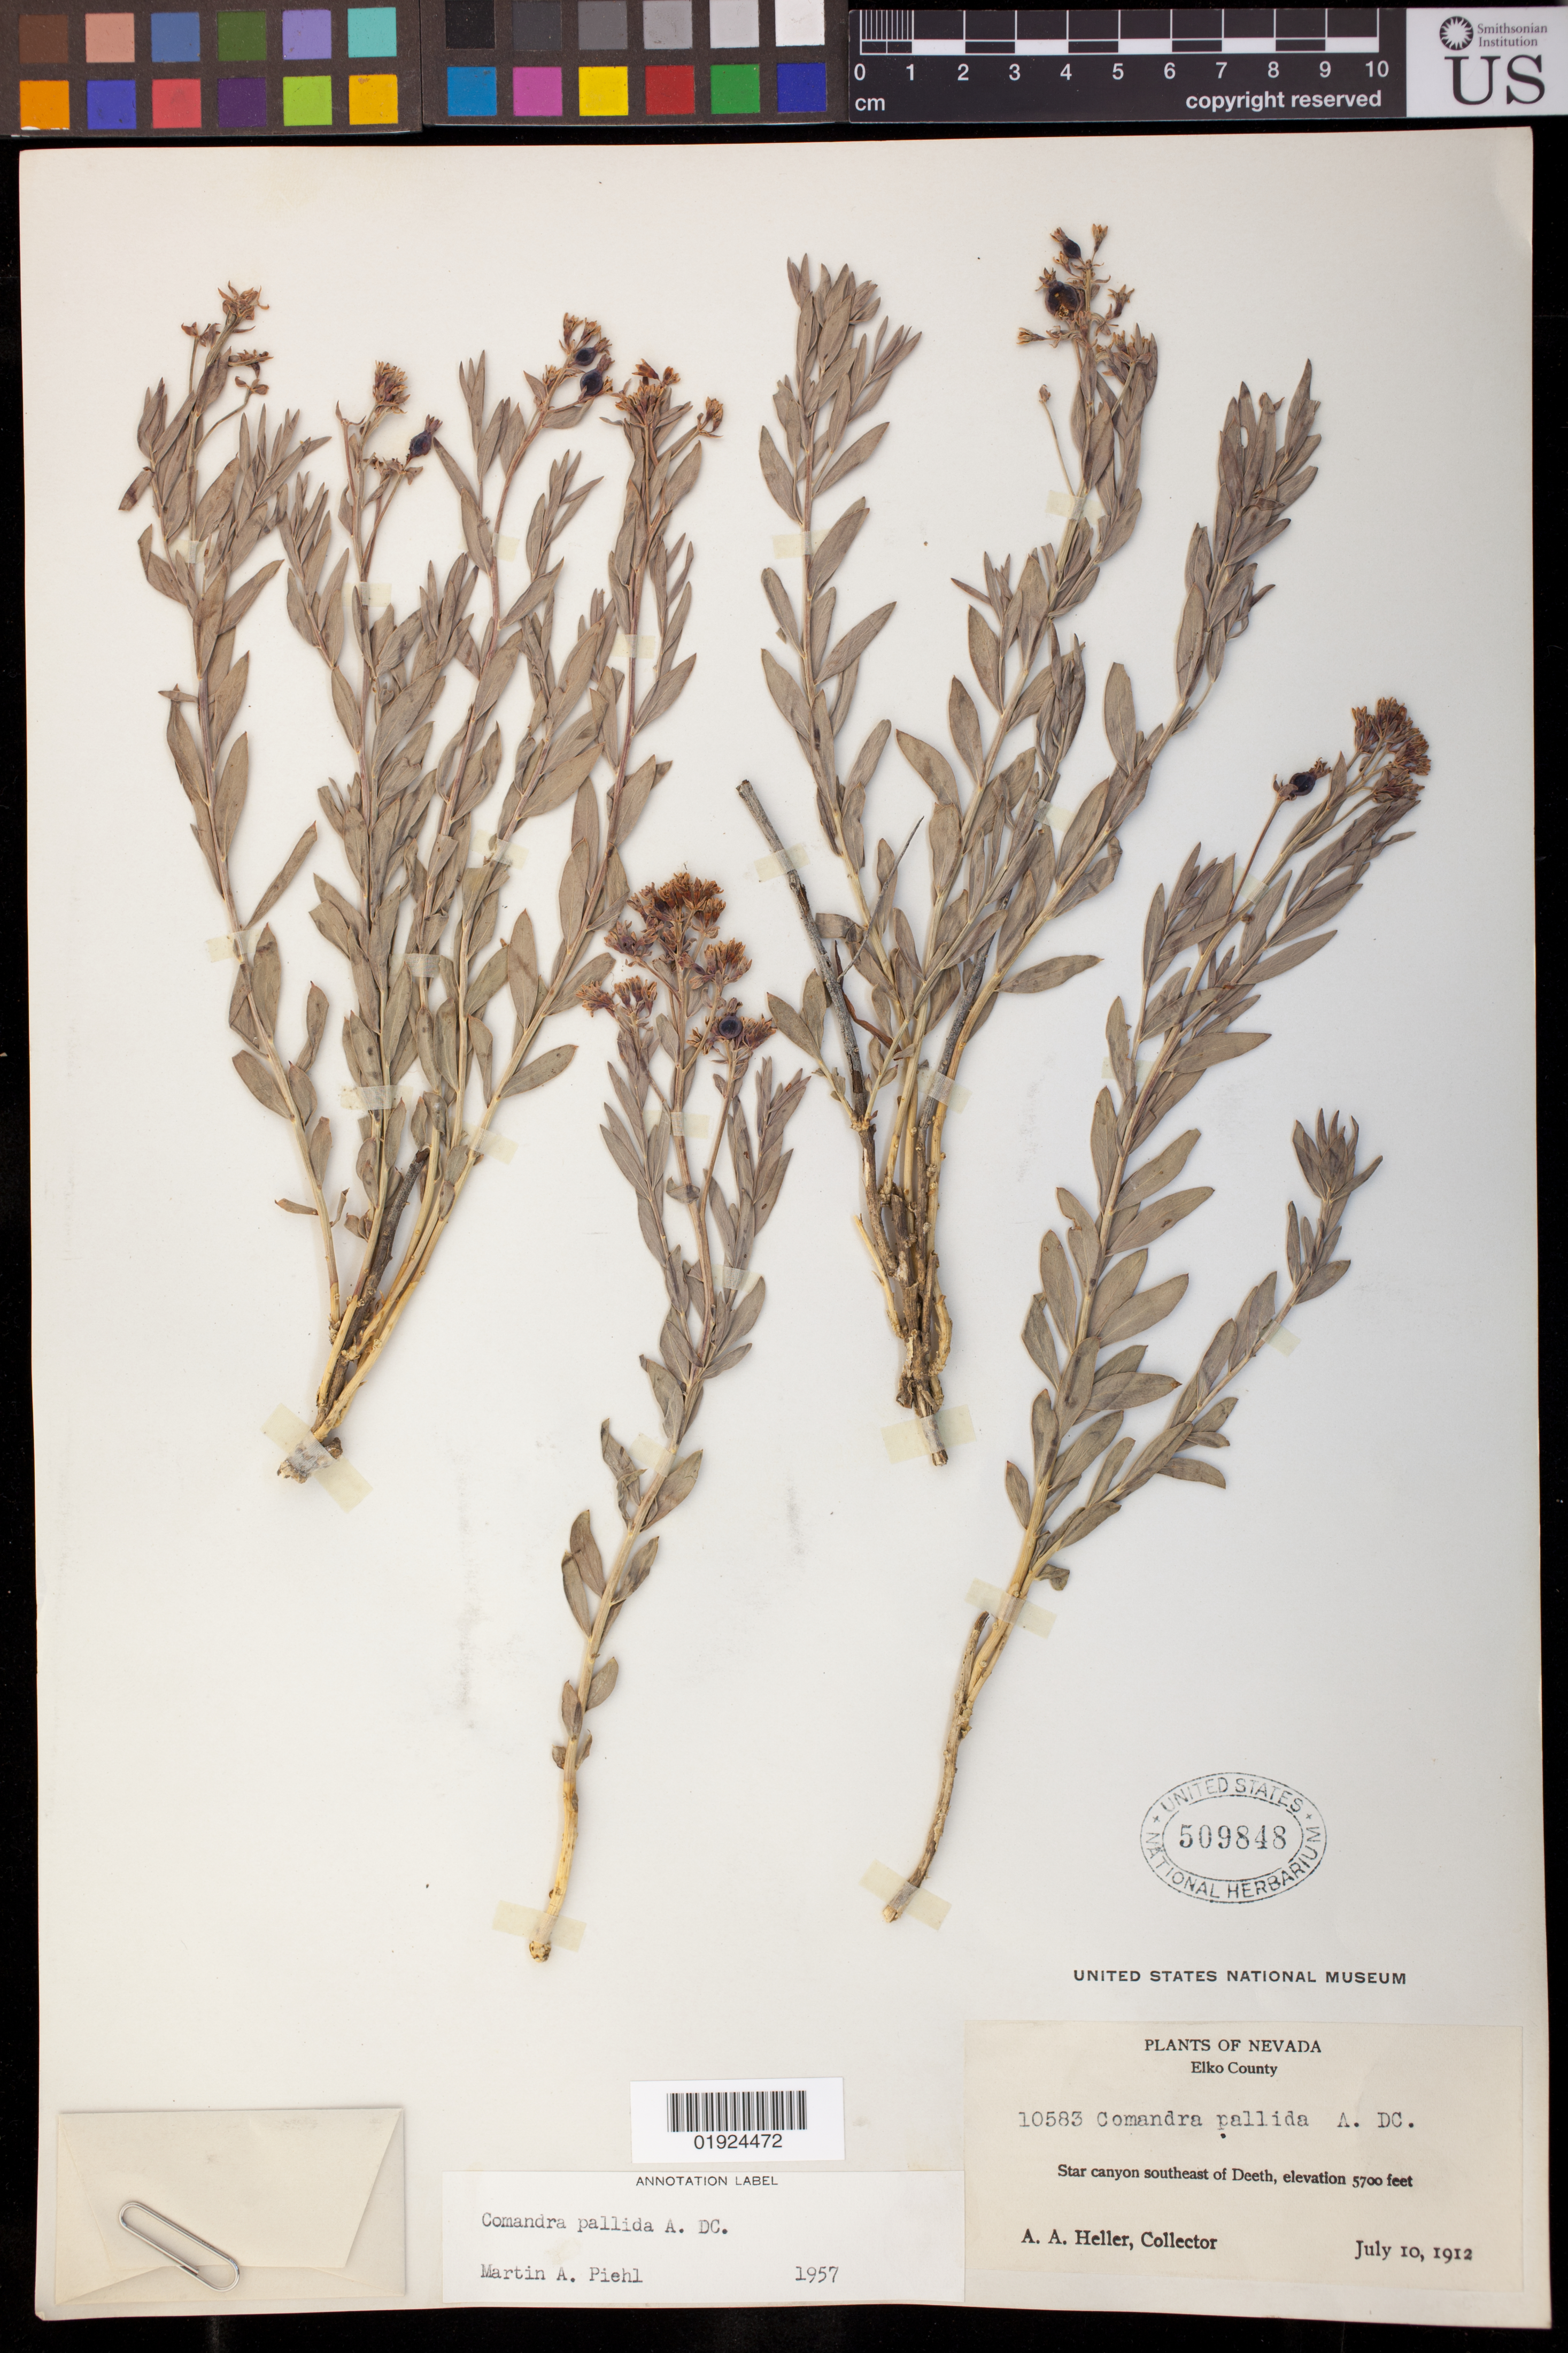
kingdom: Plantae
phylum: Tracheophyta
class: Magnoliopsida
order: Santalales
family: Comandraceae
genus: Comandra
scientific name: Comandra pallida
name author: A. DC.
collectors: A. A. Heller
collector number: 10583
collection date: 1912-07-10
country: United States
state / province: Nevada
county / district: Elko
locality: Star canyon southeast of Deeth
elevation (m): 1737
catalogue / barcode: US 509848